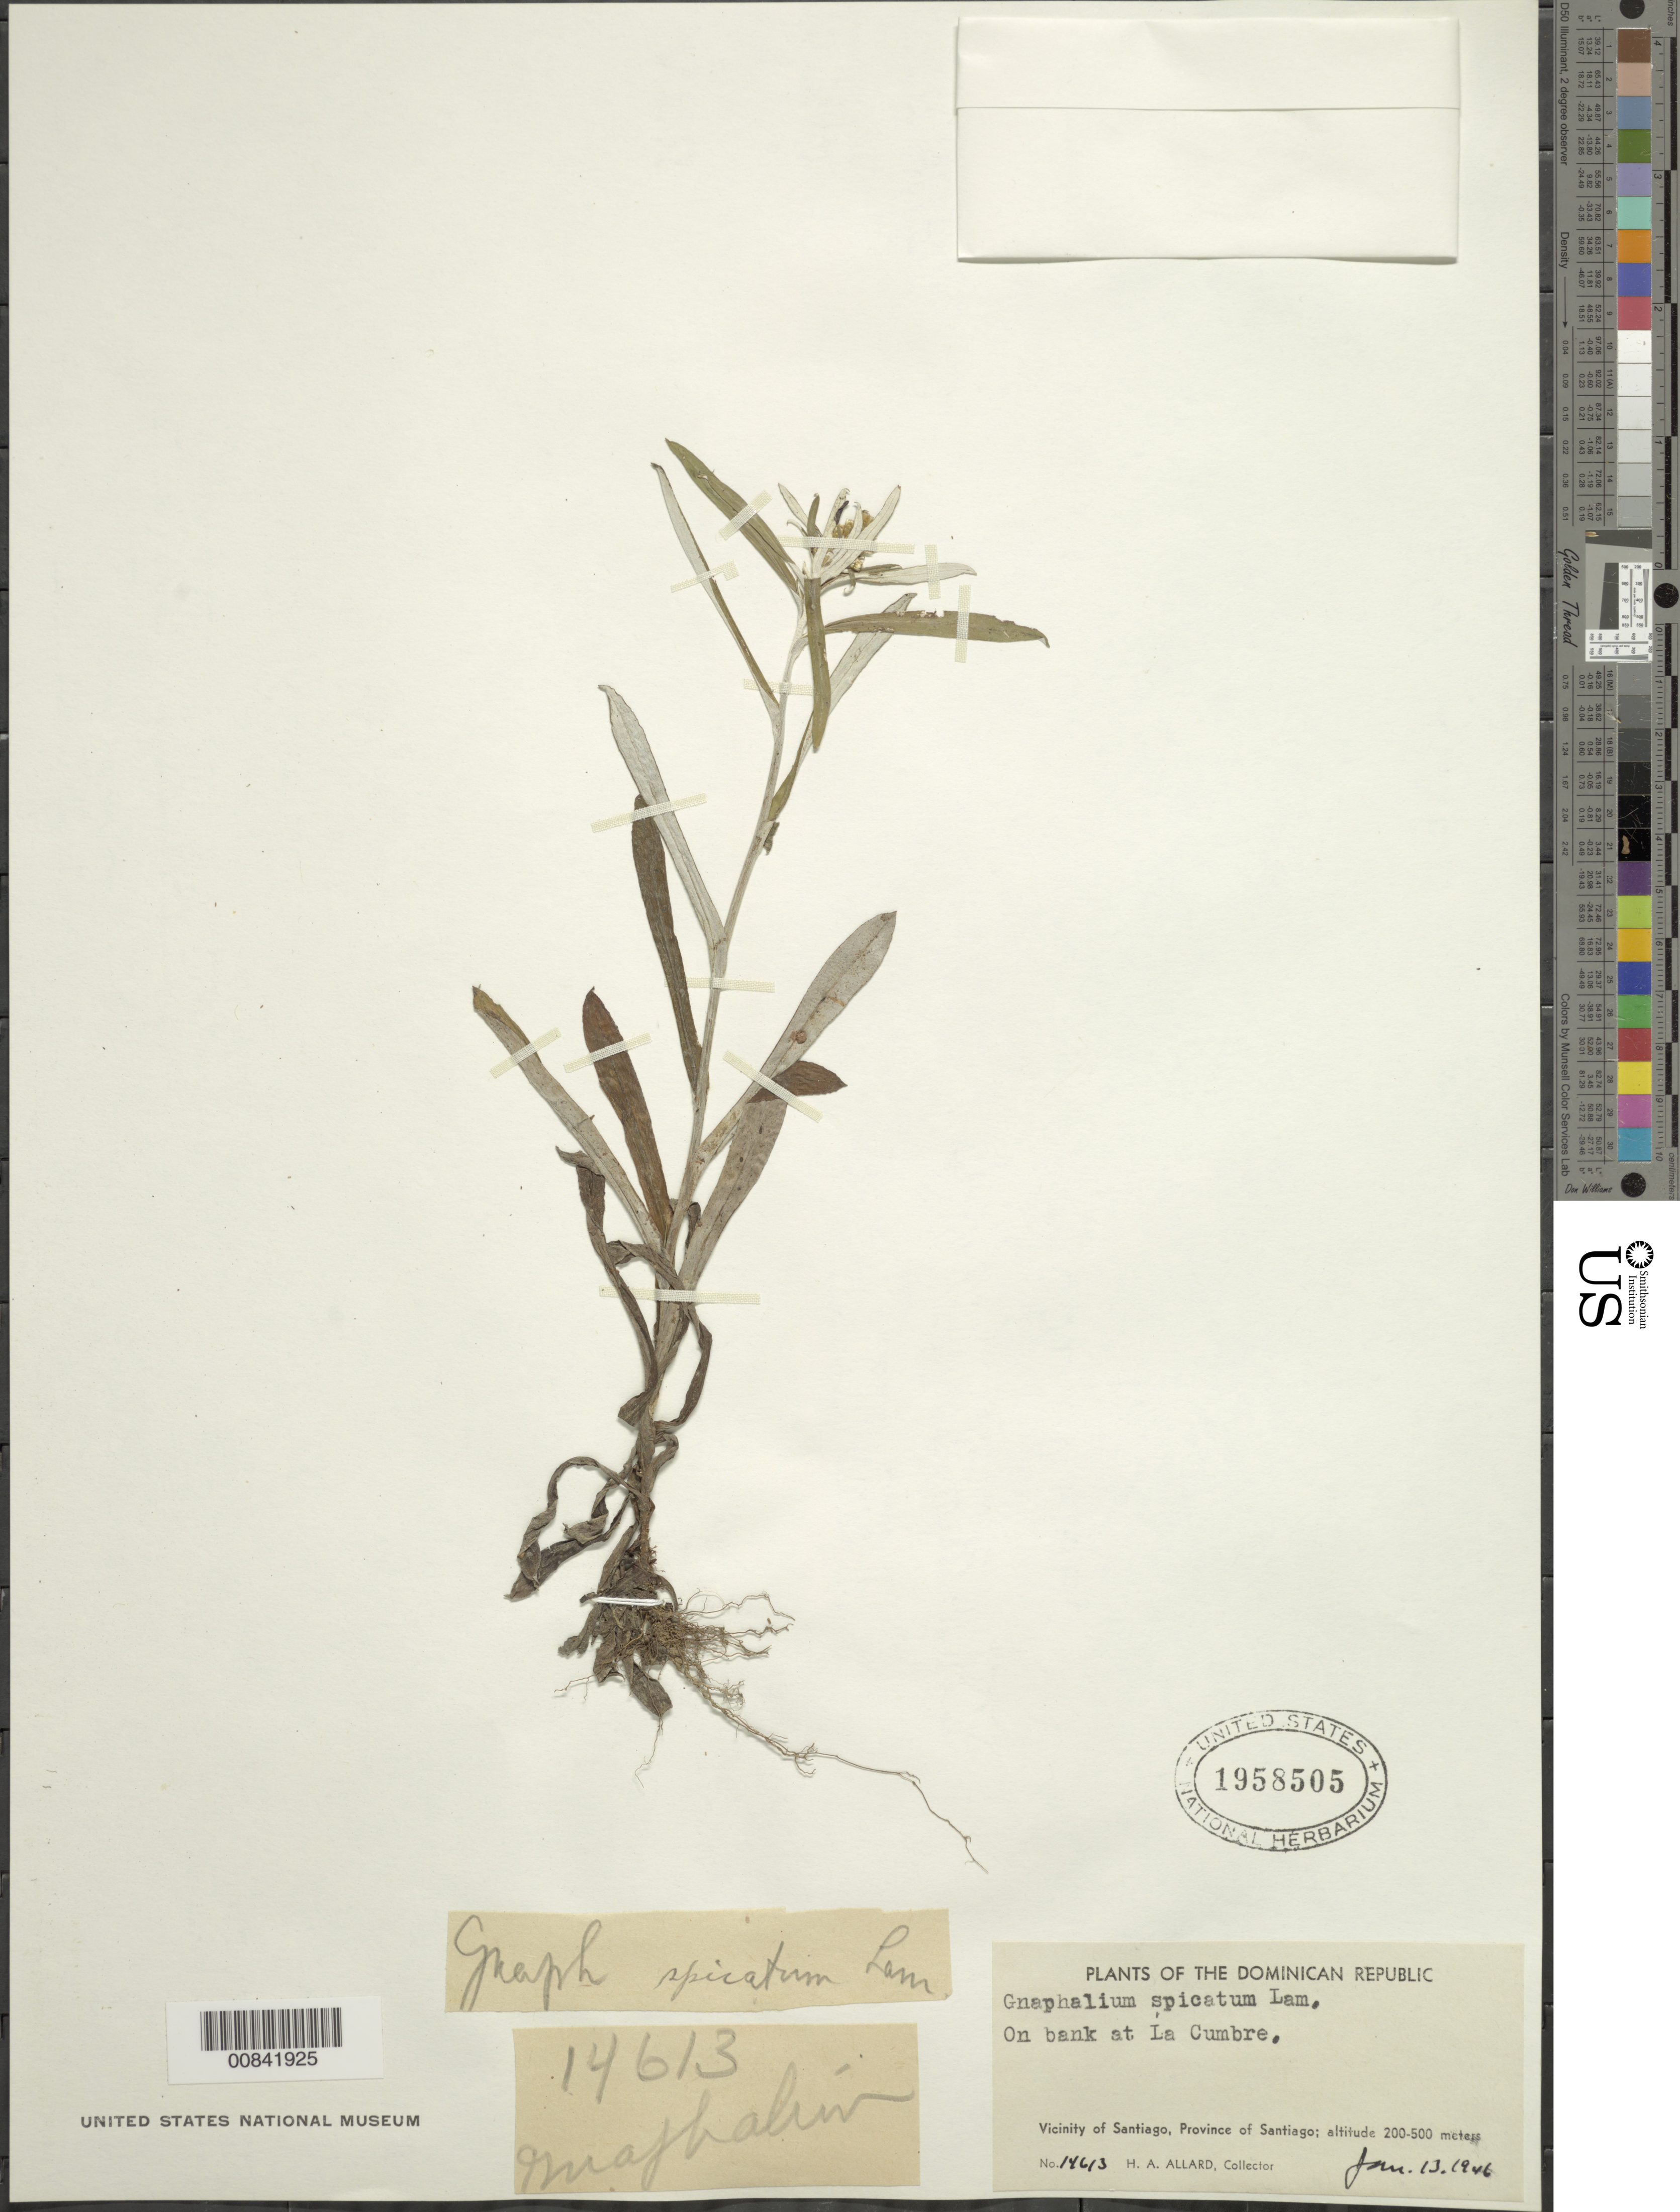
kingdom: Plantae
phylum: Tracheophyta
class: Magnoliopsida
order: Asterales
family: Asteraceae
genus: Gamochaeta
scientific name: Gamochaeta coarctata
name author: (Willd.) Kerguélen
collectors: H. A. Allard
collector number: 14613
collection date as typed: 13 Jan 1946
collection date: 1946-01-13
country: Dominican Republic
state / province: Santiago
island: Hispaniola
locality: Vicinity of Santiago, La Cumbre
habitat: On bank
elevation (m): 200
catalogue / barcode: US 1958505